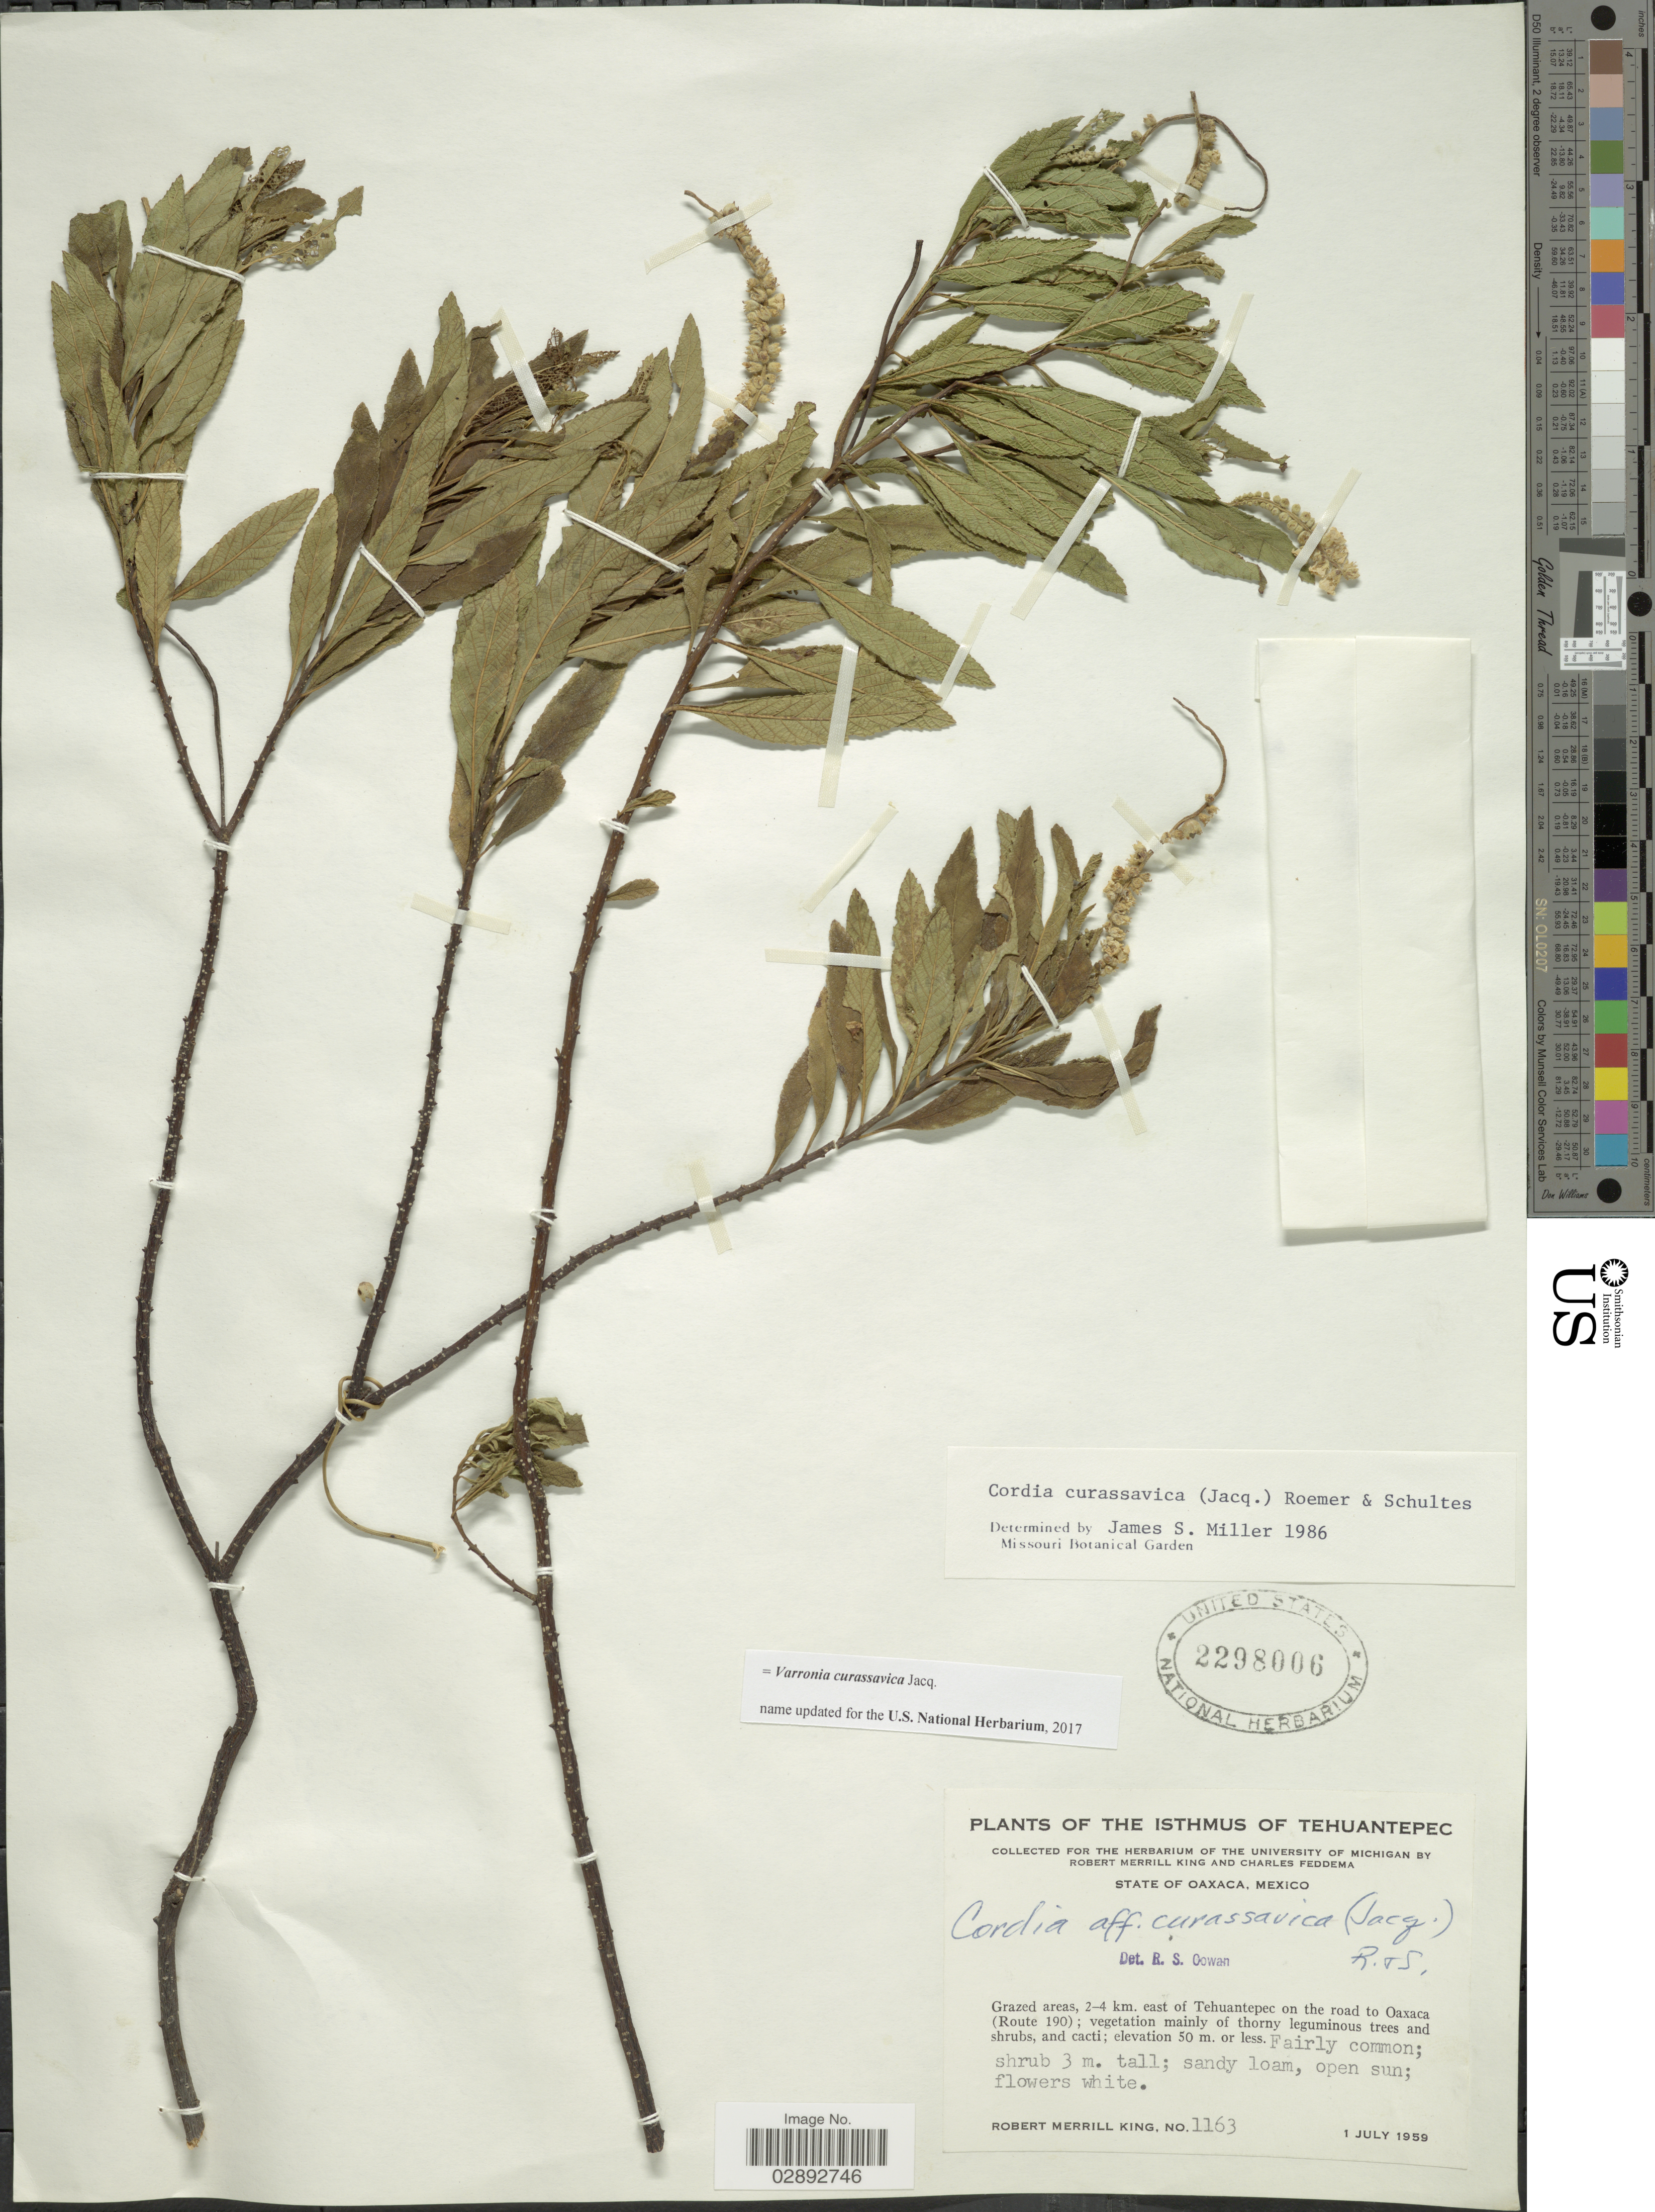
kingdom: Plantae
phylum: Tracheophyta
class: Magnoliopsida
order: Boraginales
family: Cordiaceae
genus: Varronia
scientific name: Varronia curassavica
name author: Jacq.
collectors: R. M. King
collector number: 1163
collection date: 1959-07-01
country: Mexico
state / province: Oaxaca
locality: Isthmus of Tehuantepec. State of Oaxaca. Grazed areas, 2-4 km. east of Tehuantepec on the road to Oaxaca (Route 190).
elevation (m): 50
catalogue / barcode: US 2298006